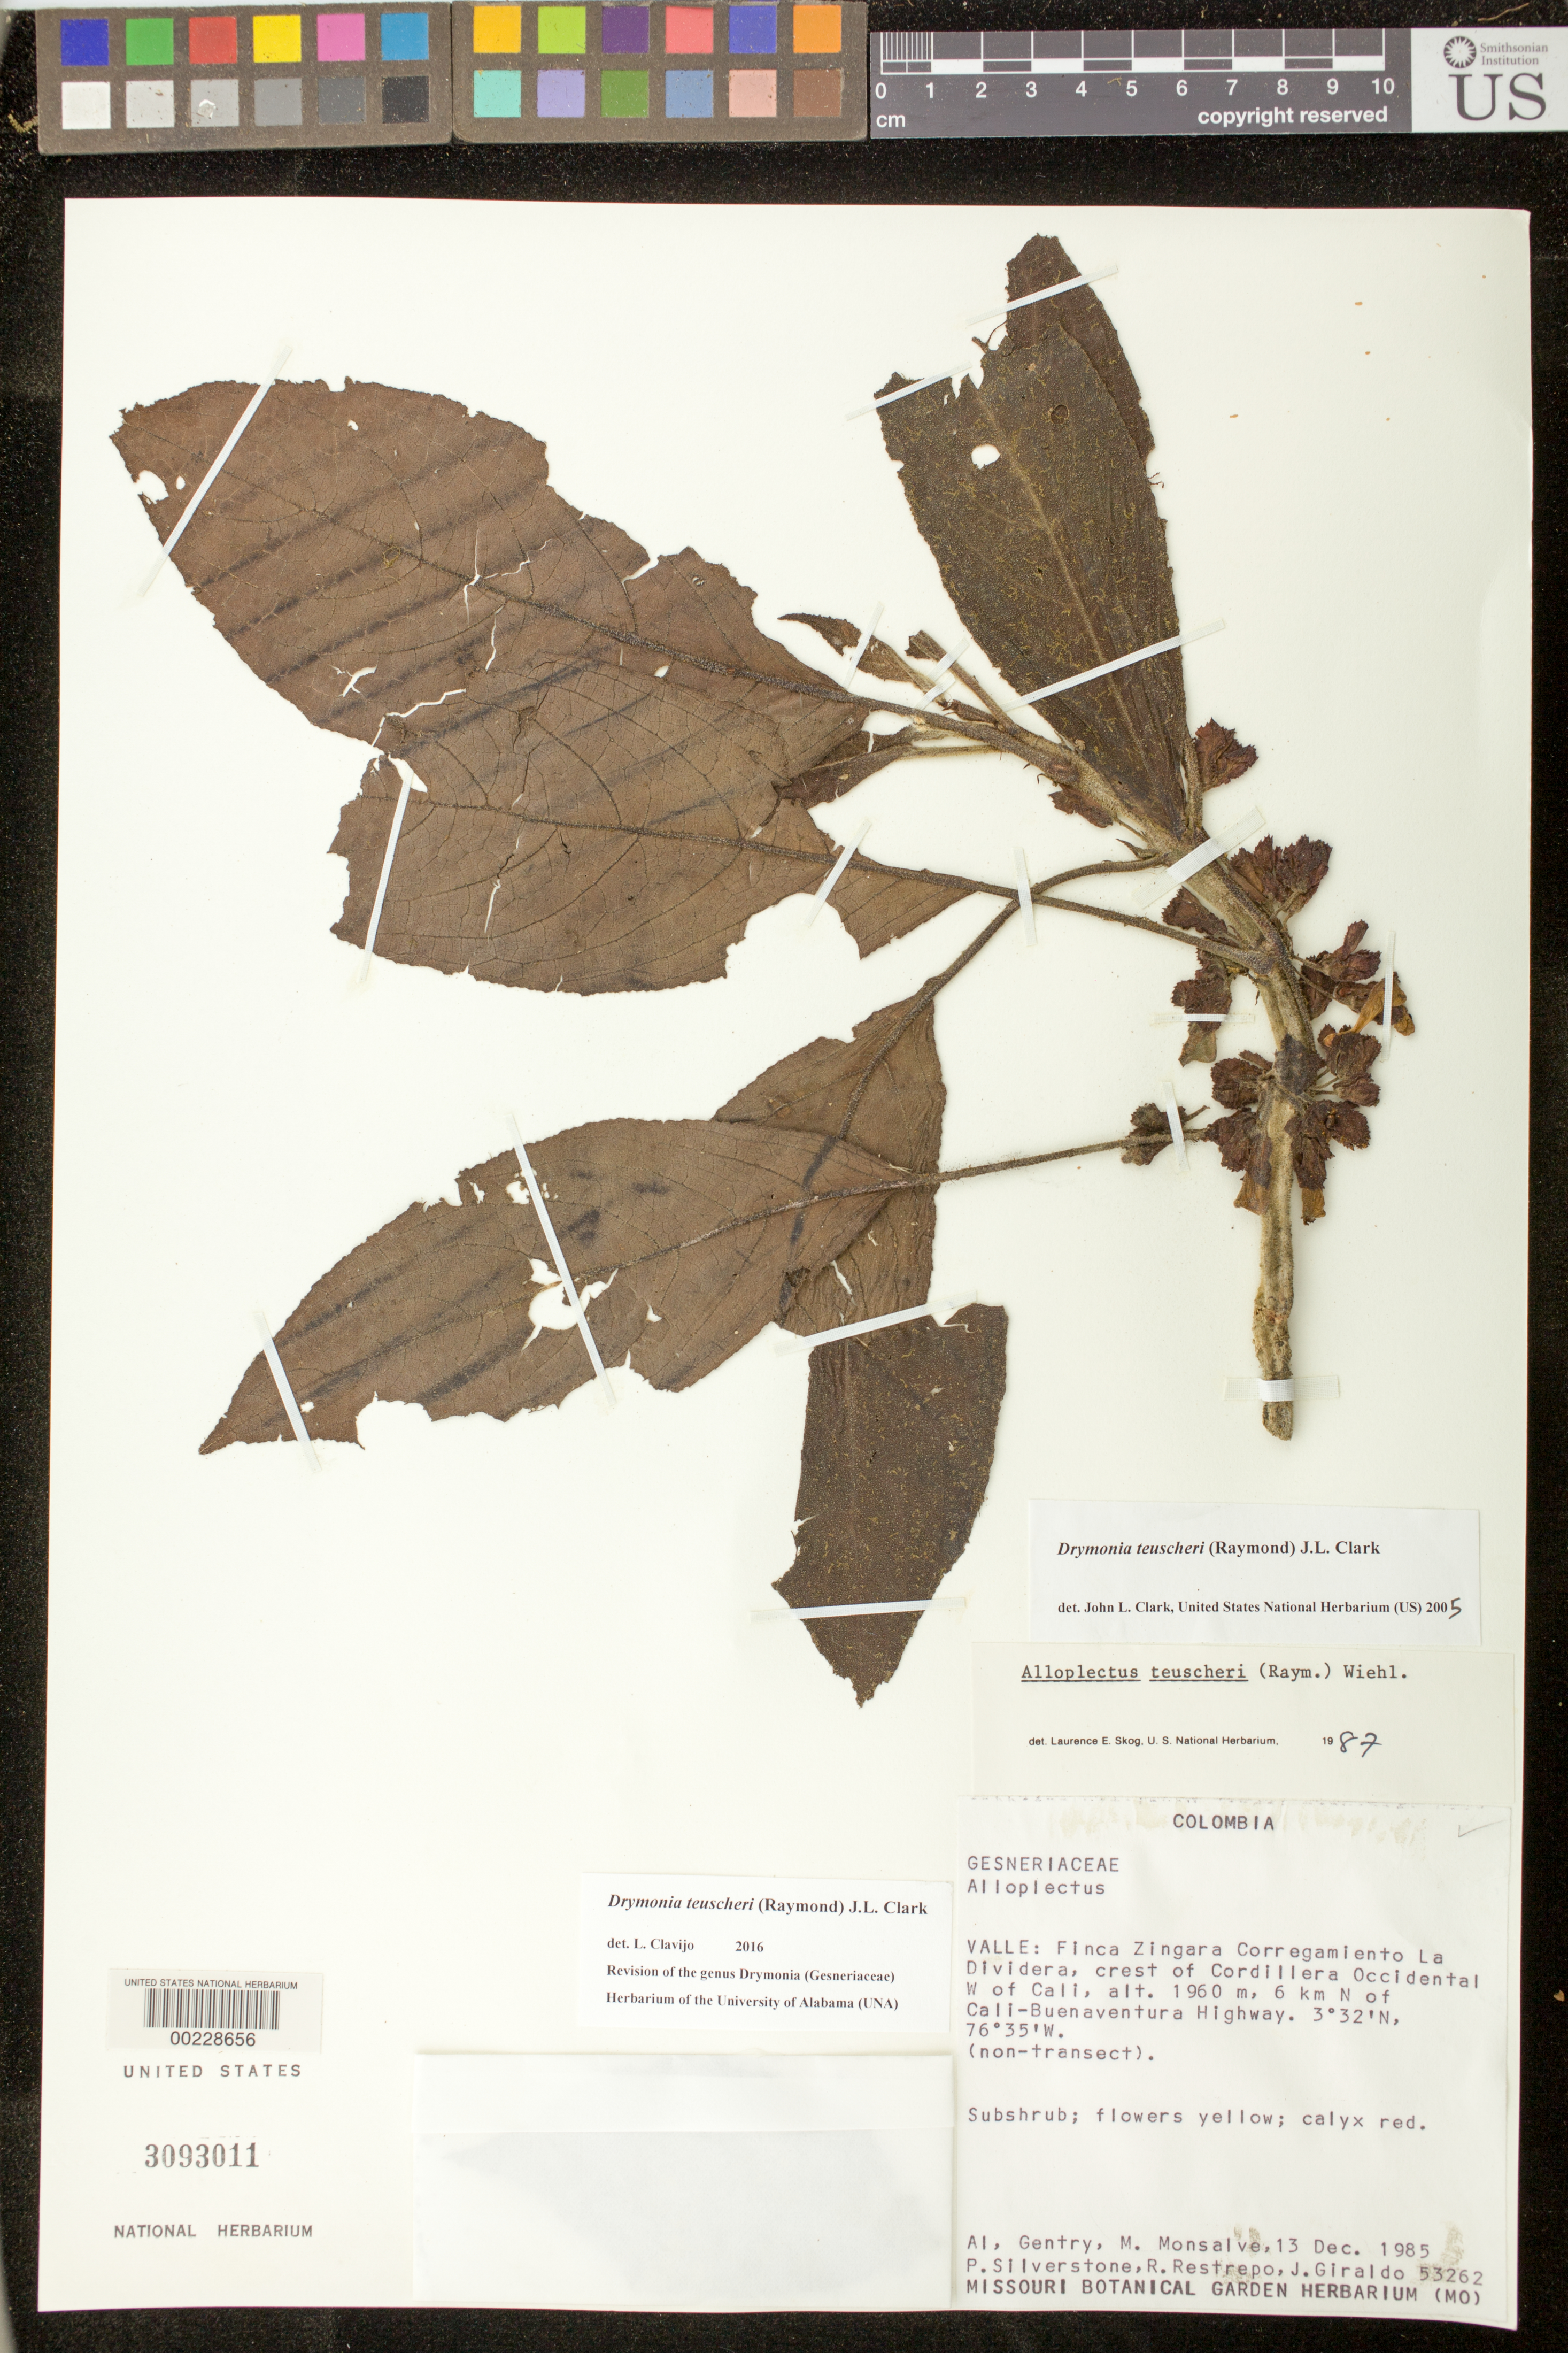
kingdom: Plantae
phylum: Tracheophyta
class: Magnoliopsida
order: Lamiales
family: Gesneriaceae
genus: Drymonia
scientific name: Drymonia teuscheri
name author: (Raymond) J.L. Clark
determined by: Clark, J. L., (SEL), The Marie Selby Botanical Garden (UNITED STATES)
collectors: A. H. Gentry, M. Monsalve, P. A. Silverstone-Sopkin, R. Restrepo & J. Giraldo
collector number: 53262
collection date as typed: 13 Dec 1985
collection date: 1985-12-13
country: Colombia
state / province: Valle del Cauca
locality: Finca Zingara corregamiento La Dividera, crest of Cordillera Occidental W of Cali, 6 km N of Cali - Buenaventura highway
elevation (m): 1960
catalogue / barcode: US 3093011